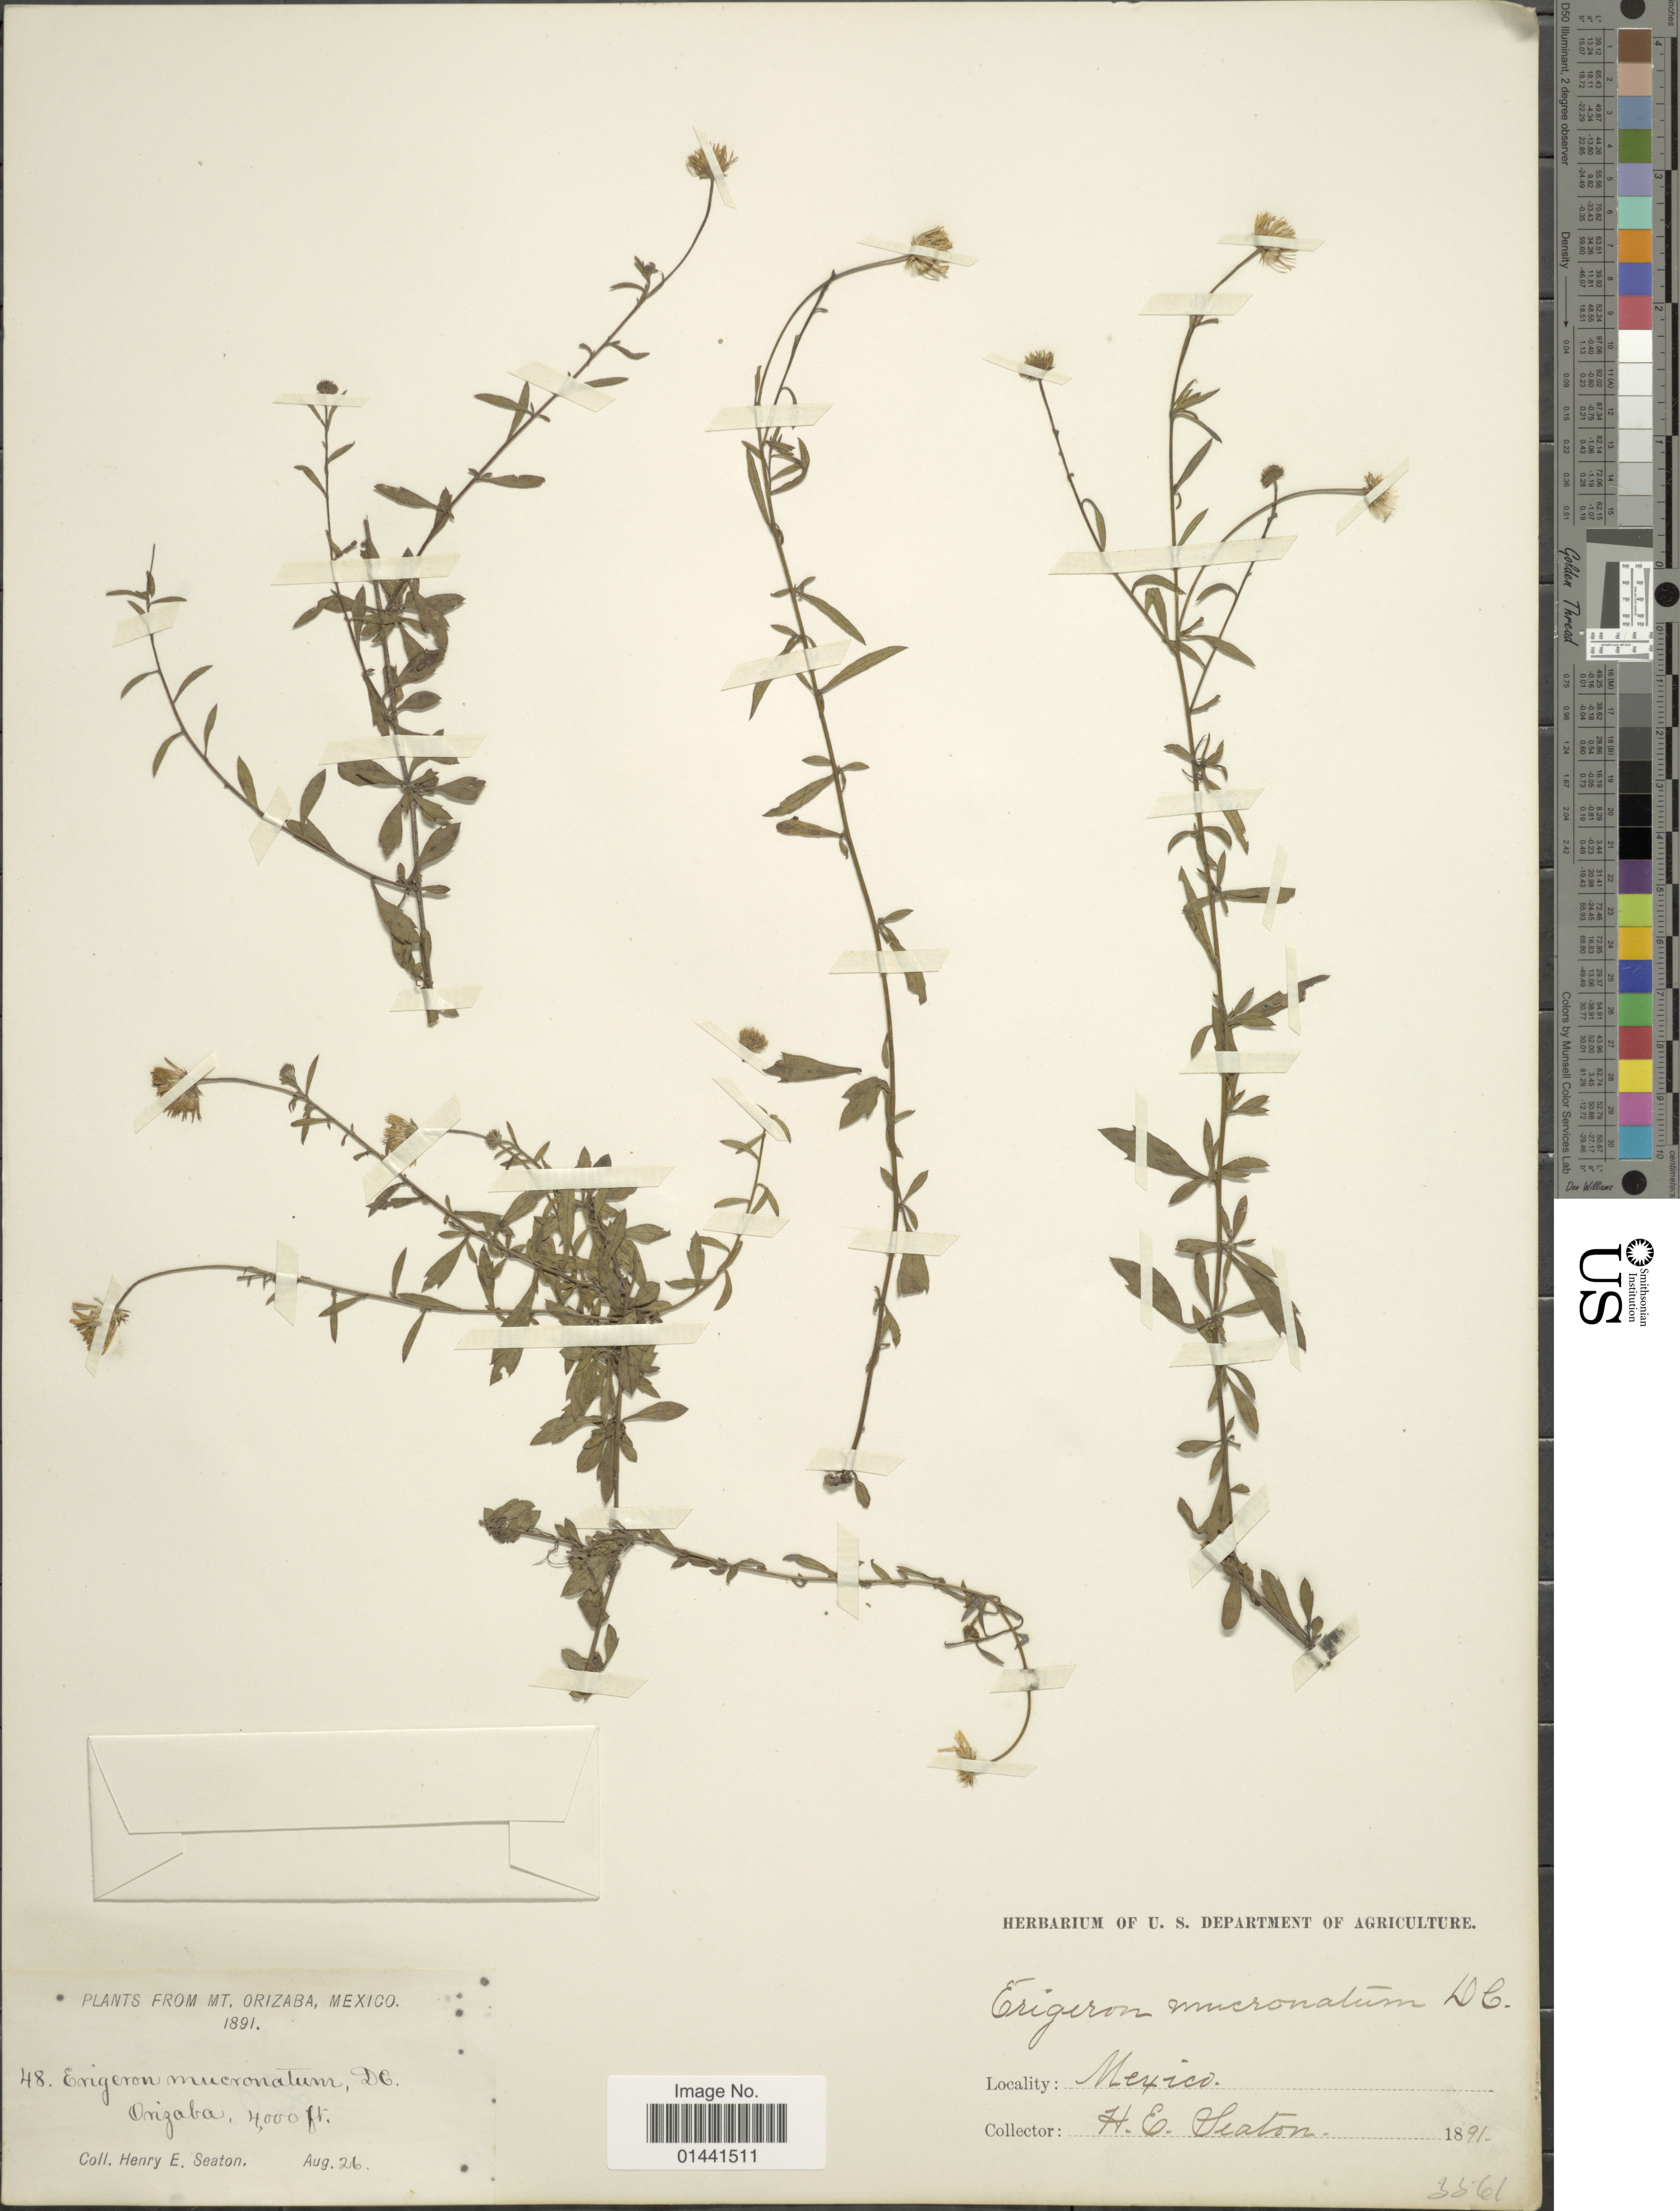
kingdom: Plantae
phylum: Tracheophyta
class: Magnoliopsida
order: Asterales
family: Asteraceae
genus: Erigeron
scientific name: Erigeron karvinskianus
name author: DC.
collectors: H. E. Seaton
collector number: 48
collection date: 1891-08-26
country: Mexico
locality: Mt. Orizaba, Orizaba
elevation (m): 1219